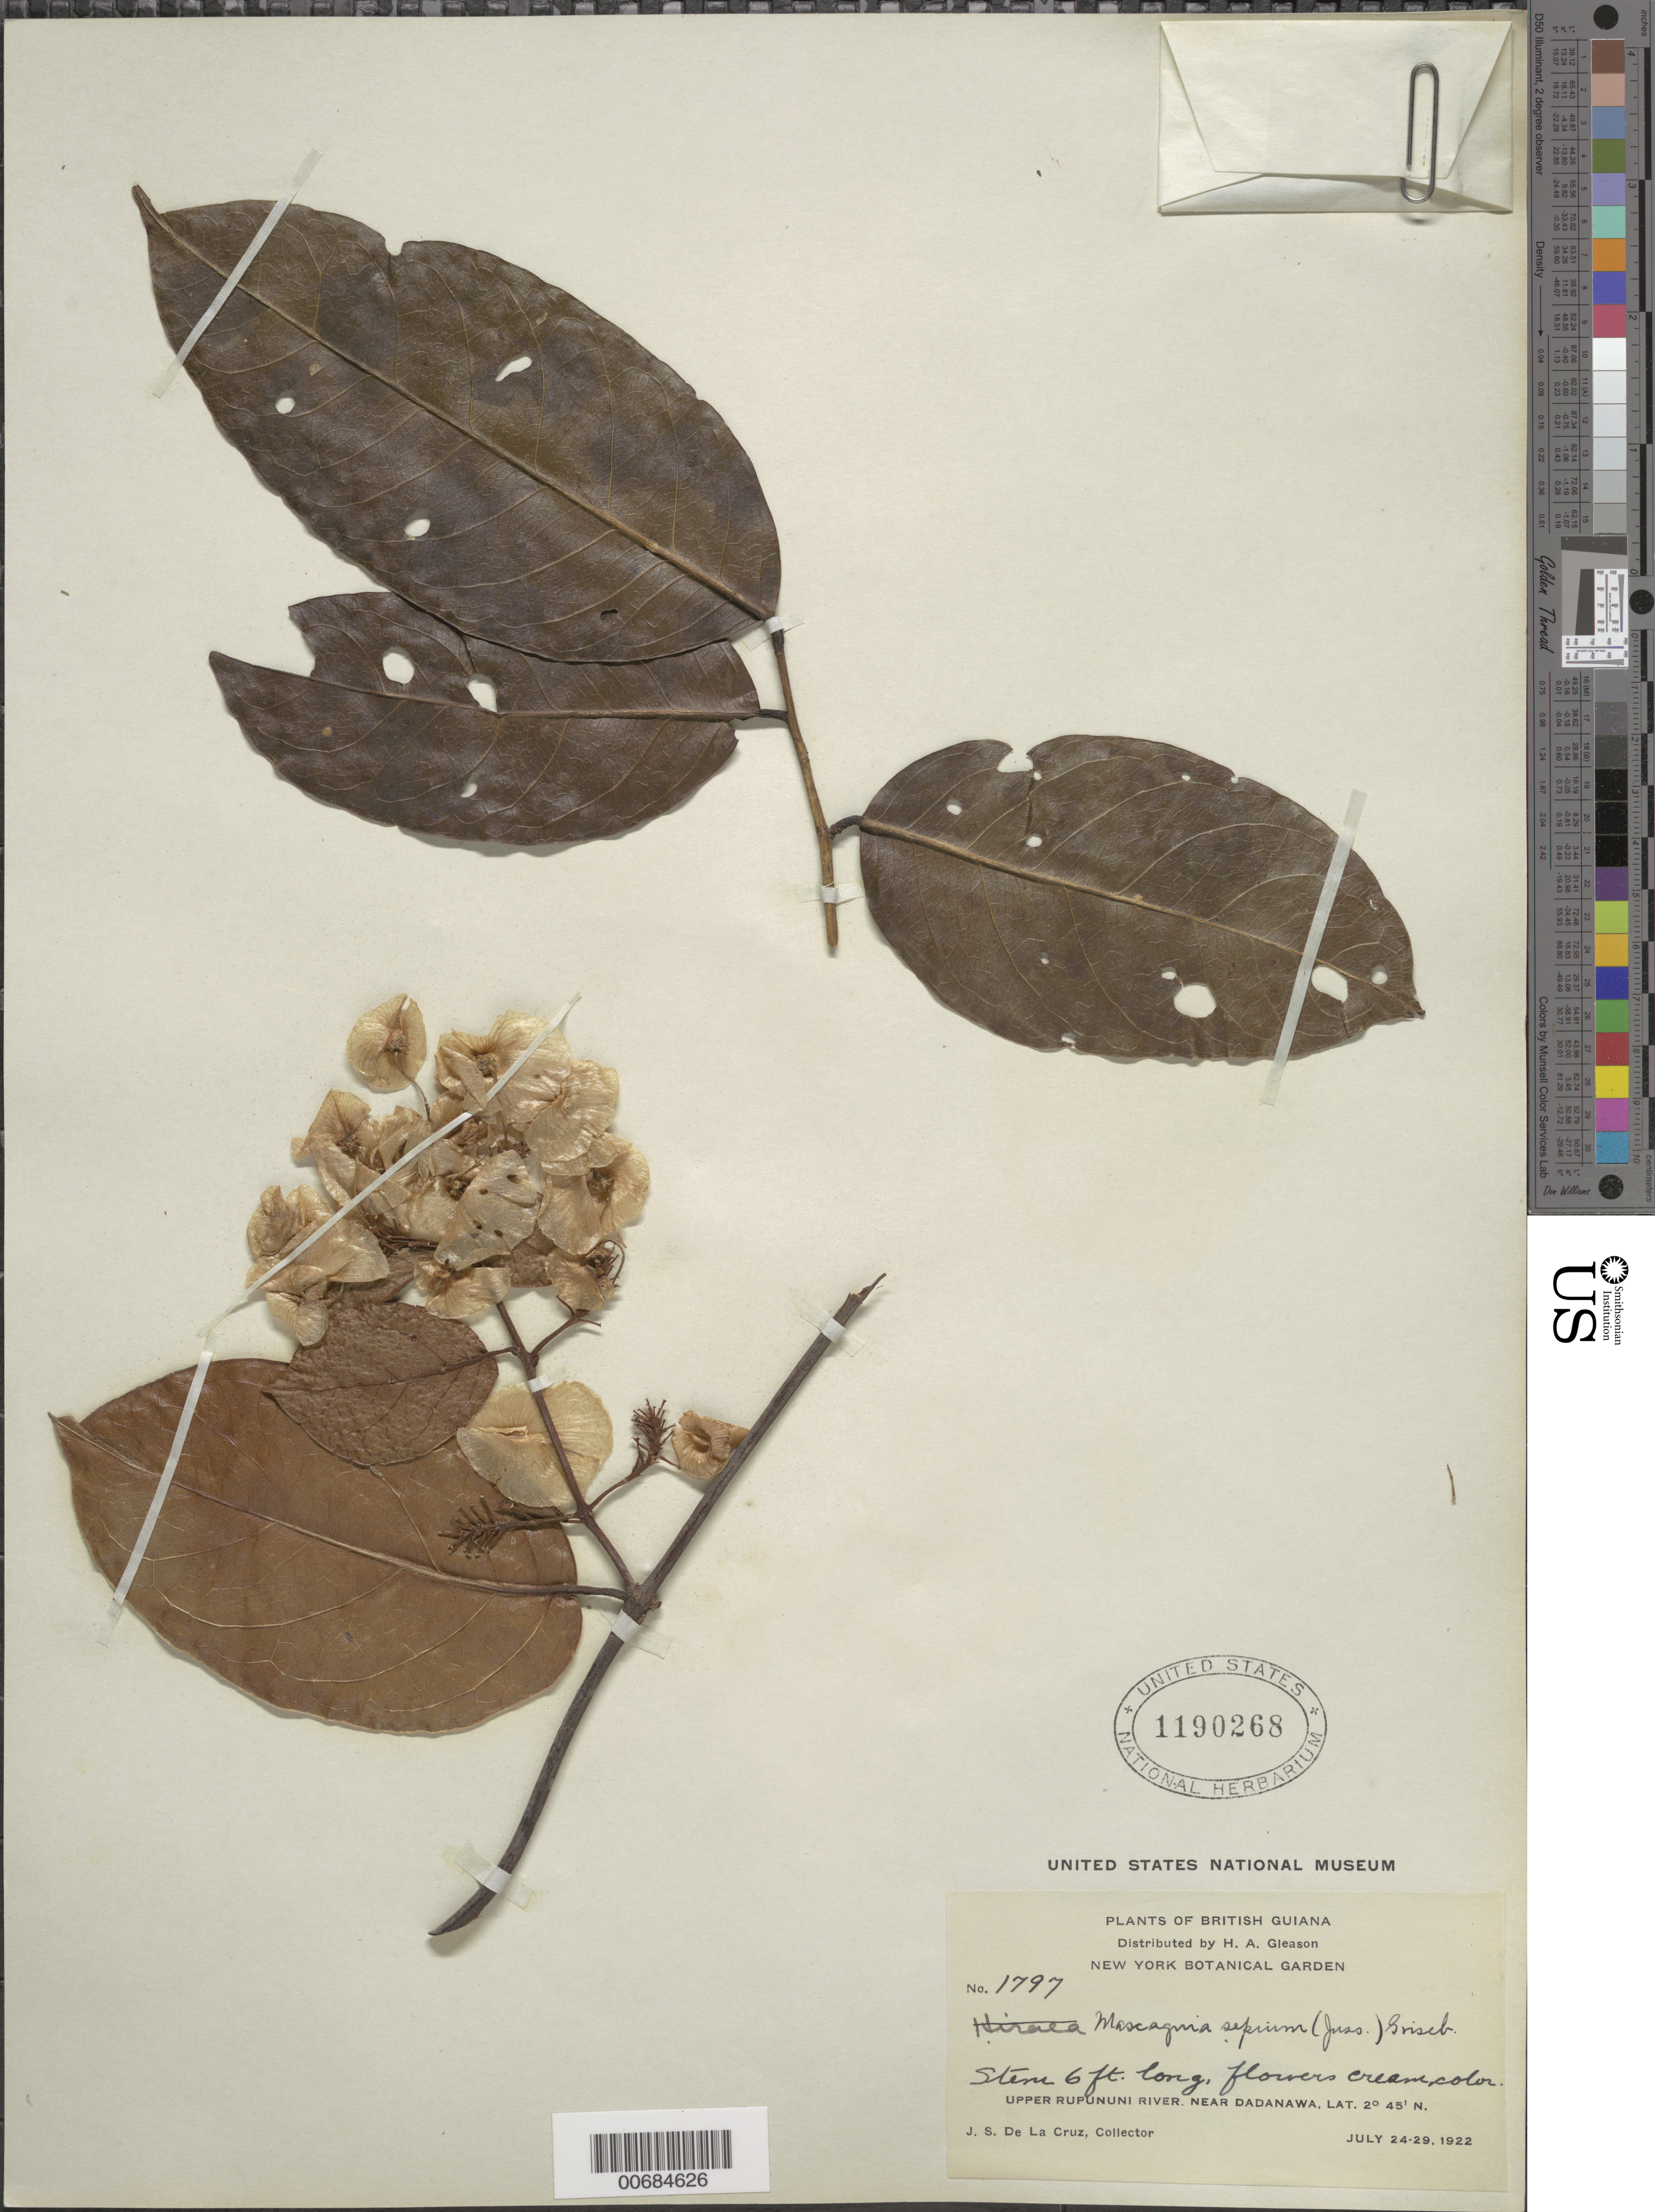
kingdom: Plantae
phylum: Tracheophyta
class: Magnoliopsida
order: Malpighiales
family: Malpighiaceae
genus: Mascagnia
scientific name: Mascagnia sepium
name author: (A. Juss.) Griseb.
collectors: J. S. de la Cruz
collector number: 1797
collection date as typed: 24-Jul-22 to 29-Jul-22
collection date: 1922-07-24/1922-07-29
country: Guyana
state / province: U. Takutu-U. Essequibo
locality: Dadanawa, near, upper Rupununi R.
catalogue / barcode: US 1190268